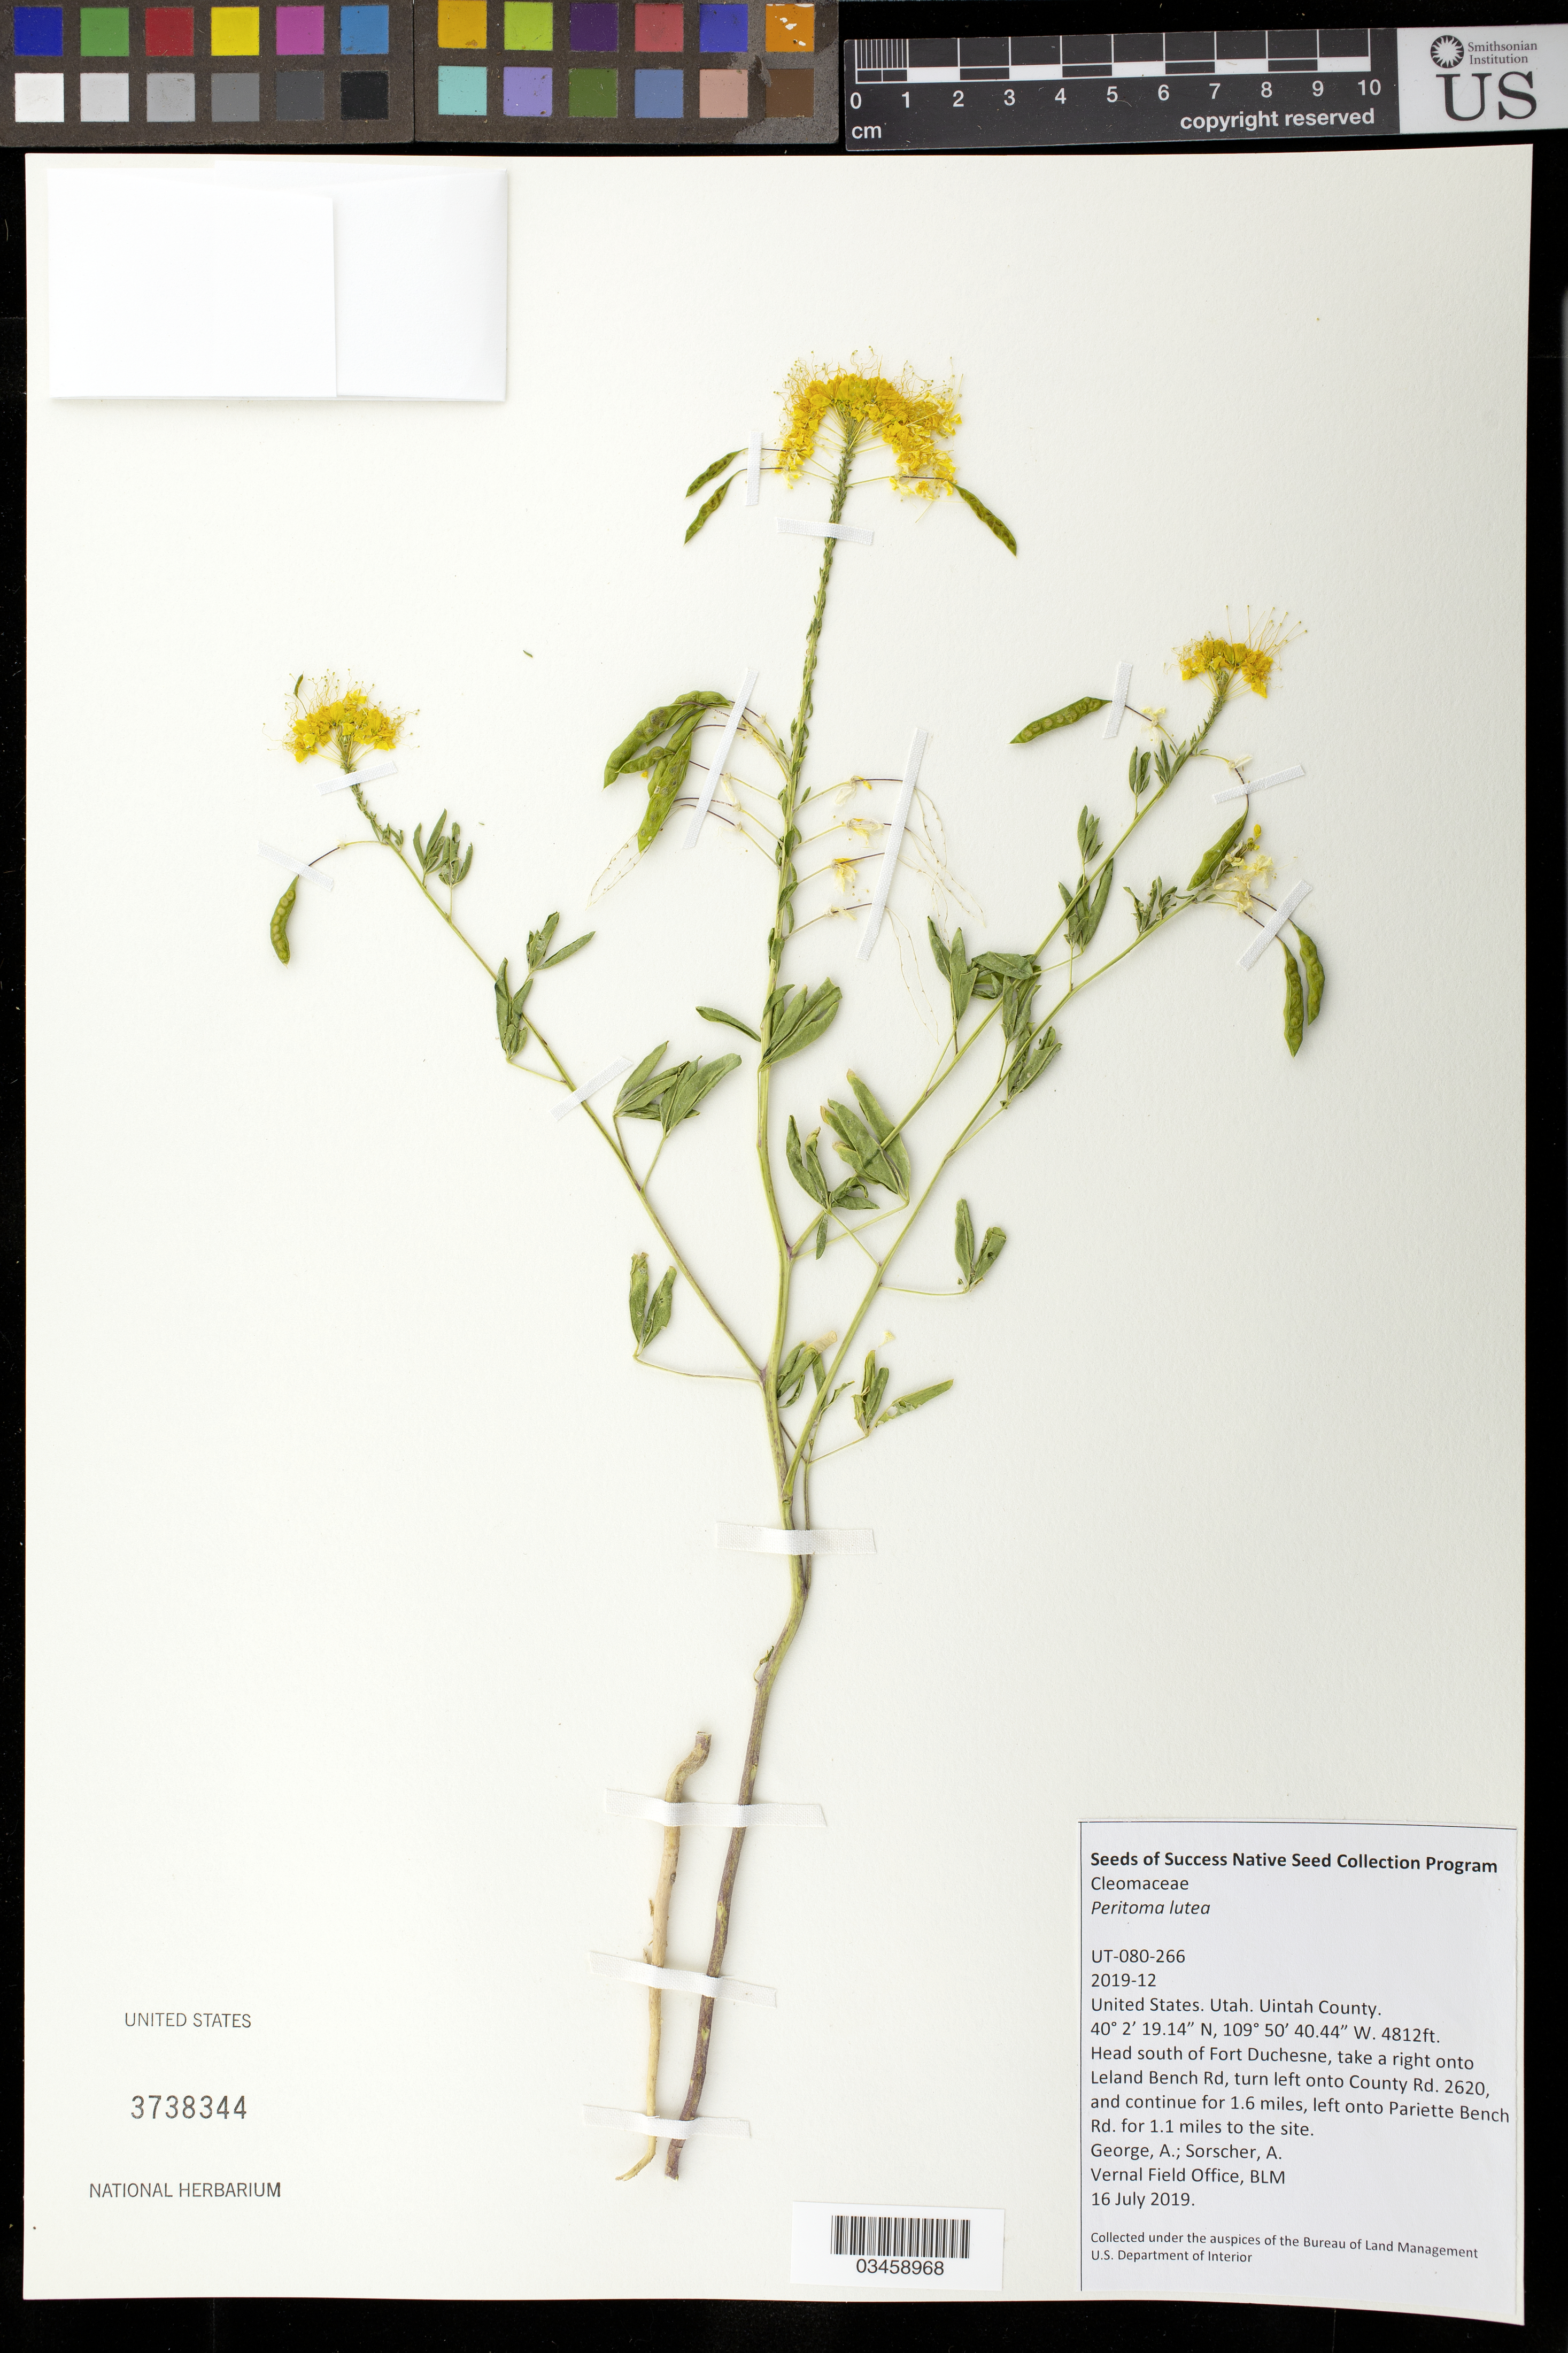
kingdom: Plantae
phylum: Tracheophyta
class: Magnoliopsida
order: Brassicales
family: Cleomaceae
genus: Peritoma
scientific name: Peritoma lutea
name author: (Hook.) Raf.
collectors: A. George & A. Sorscher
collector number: UT080-266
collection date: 2019-07-16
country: United States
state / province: Utah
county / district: Uintah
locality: Head S of Fort Duchesne, right onto Leland Bench Rd, left onto County Rd. 2620, continue for 1.6 mi., left onto Pariette Bench Rd. for 1.1 mi. to the site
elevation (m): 1467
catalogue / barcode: US 3738344